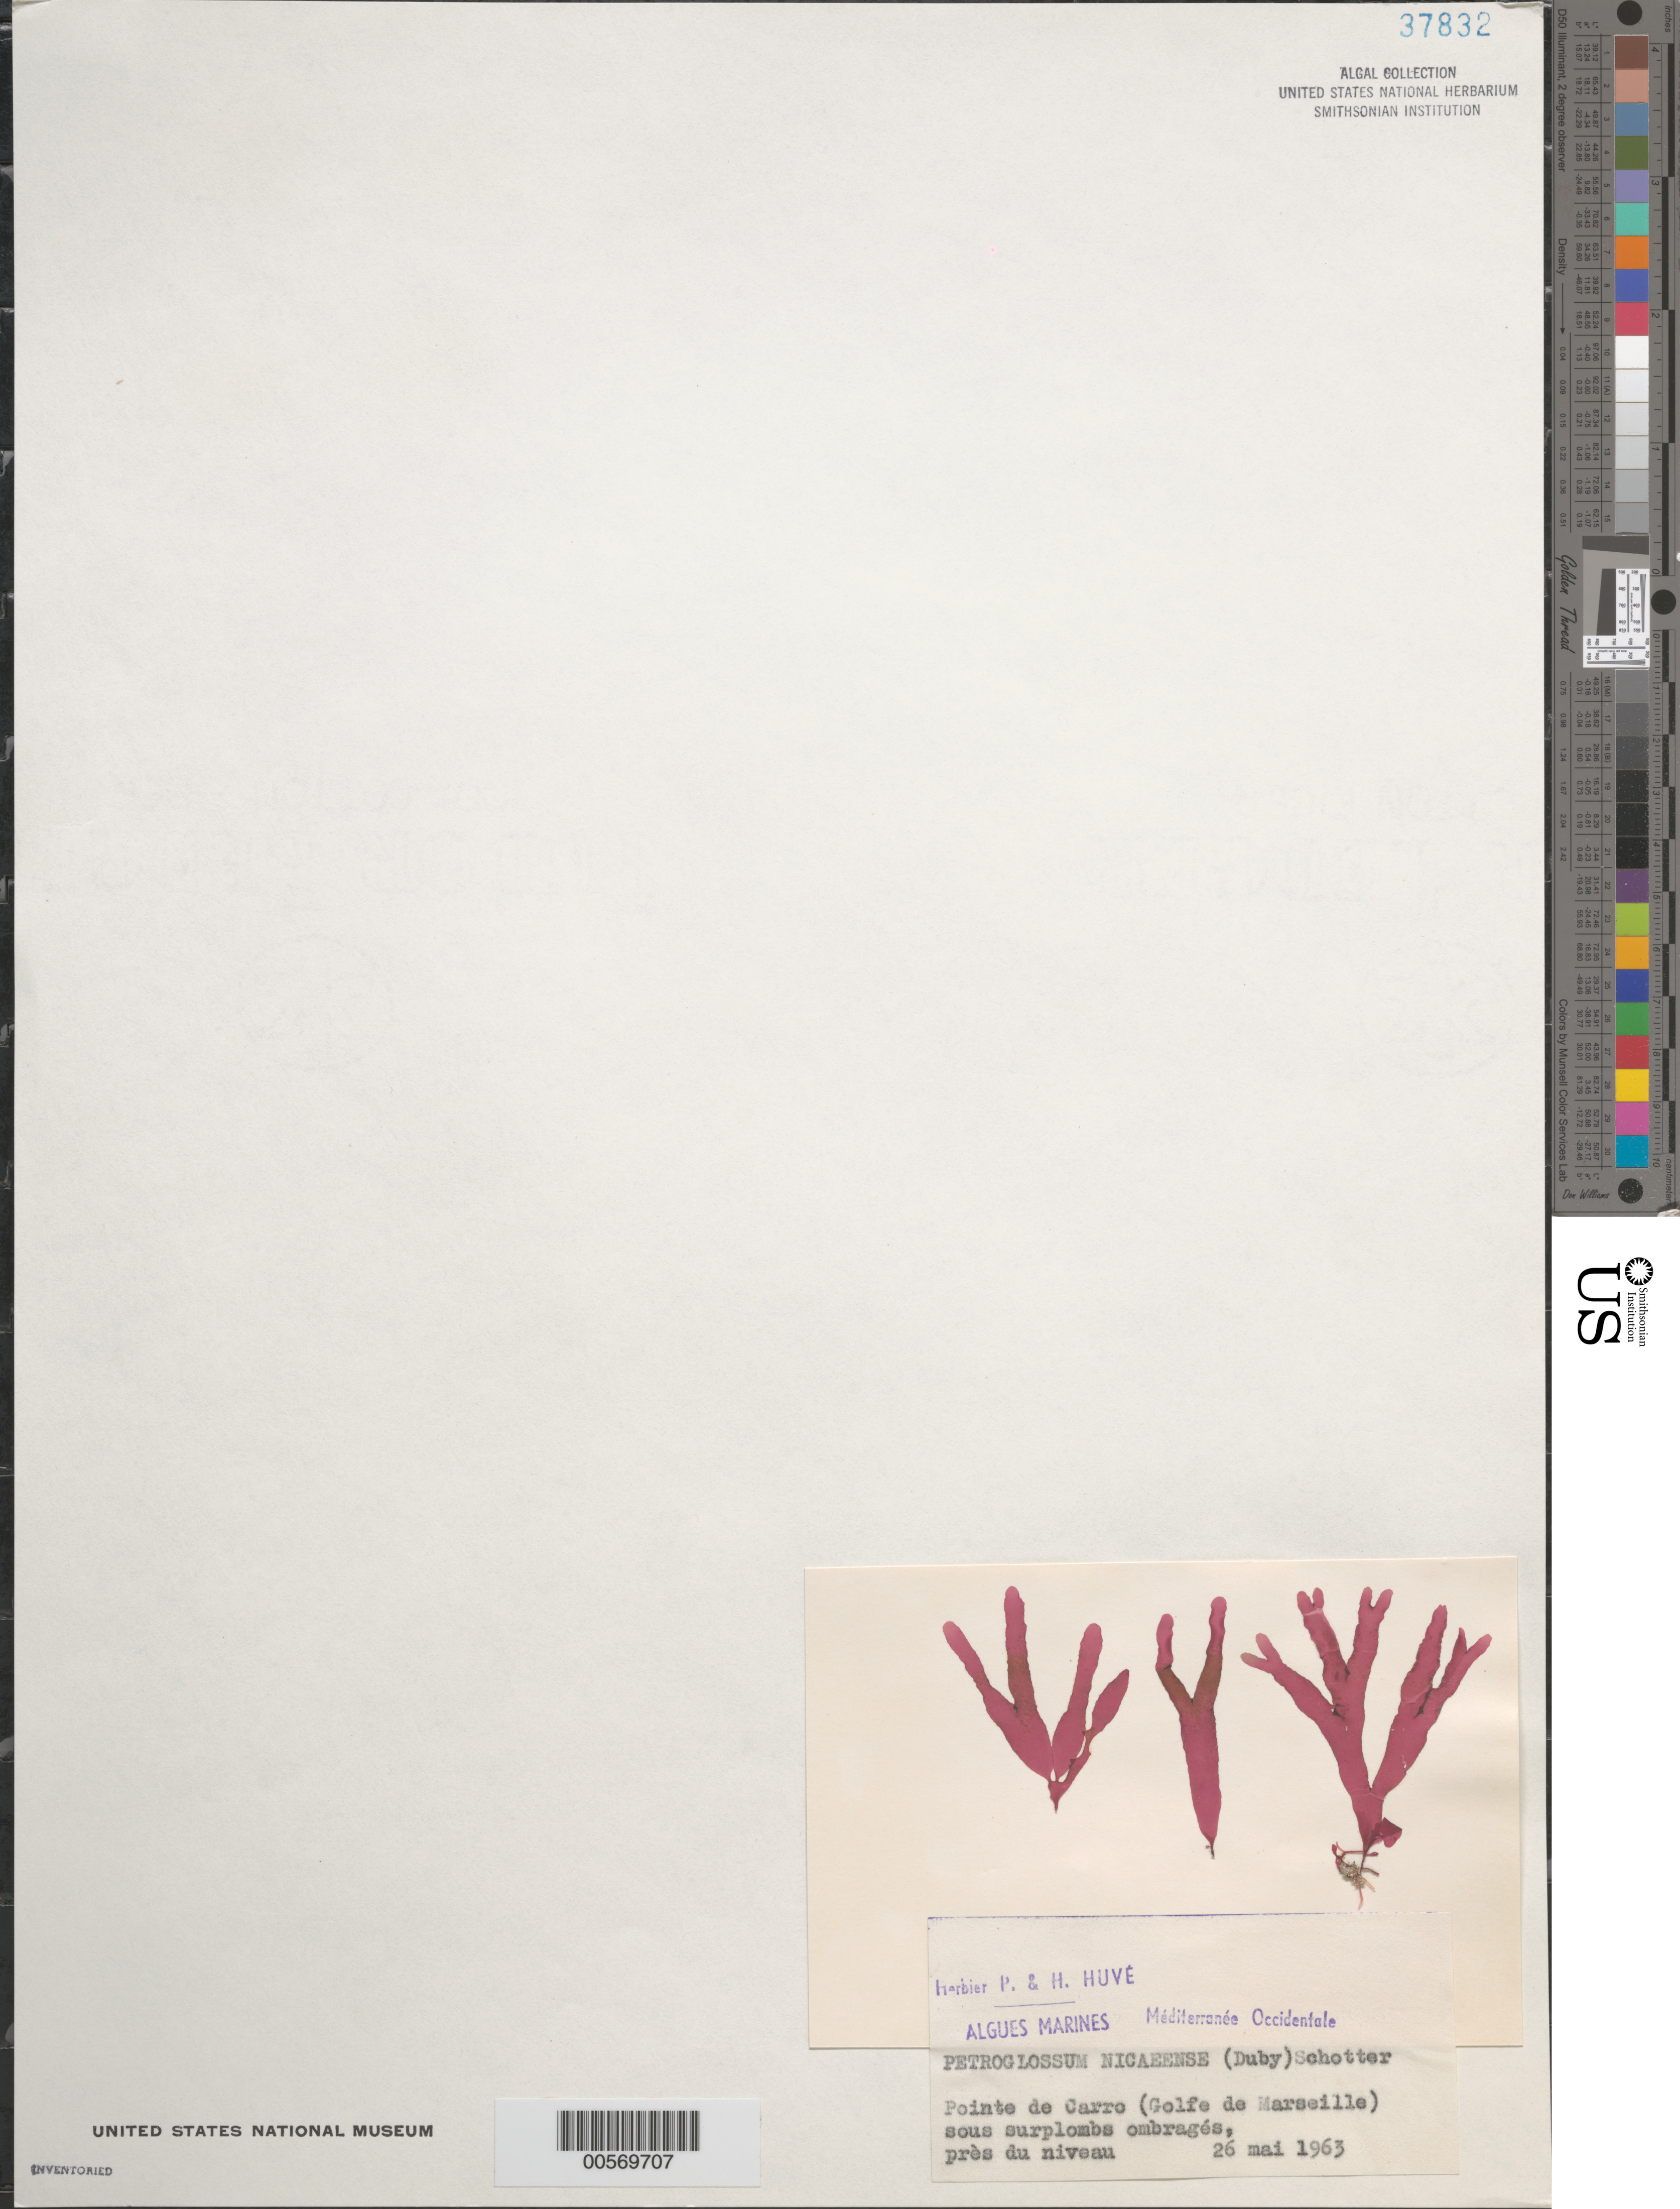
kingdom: Plantae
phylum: Rhodophyta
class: Florideophyceae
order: Gigartinales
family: Phyllophoraceae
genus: Petroglossum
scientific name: Petroglossum nicaeense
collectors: P. Huve & H. Huve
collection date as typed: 26 May 1963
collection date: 1963-05-26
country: France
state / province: Provence-Alpes-Côte d'Azur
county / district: Bouches-du-Rhône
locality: Pointe de Carro, Golfe de Marseille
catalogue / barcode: US 37832